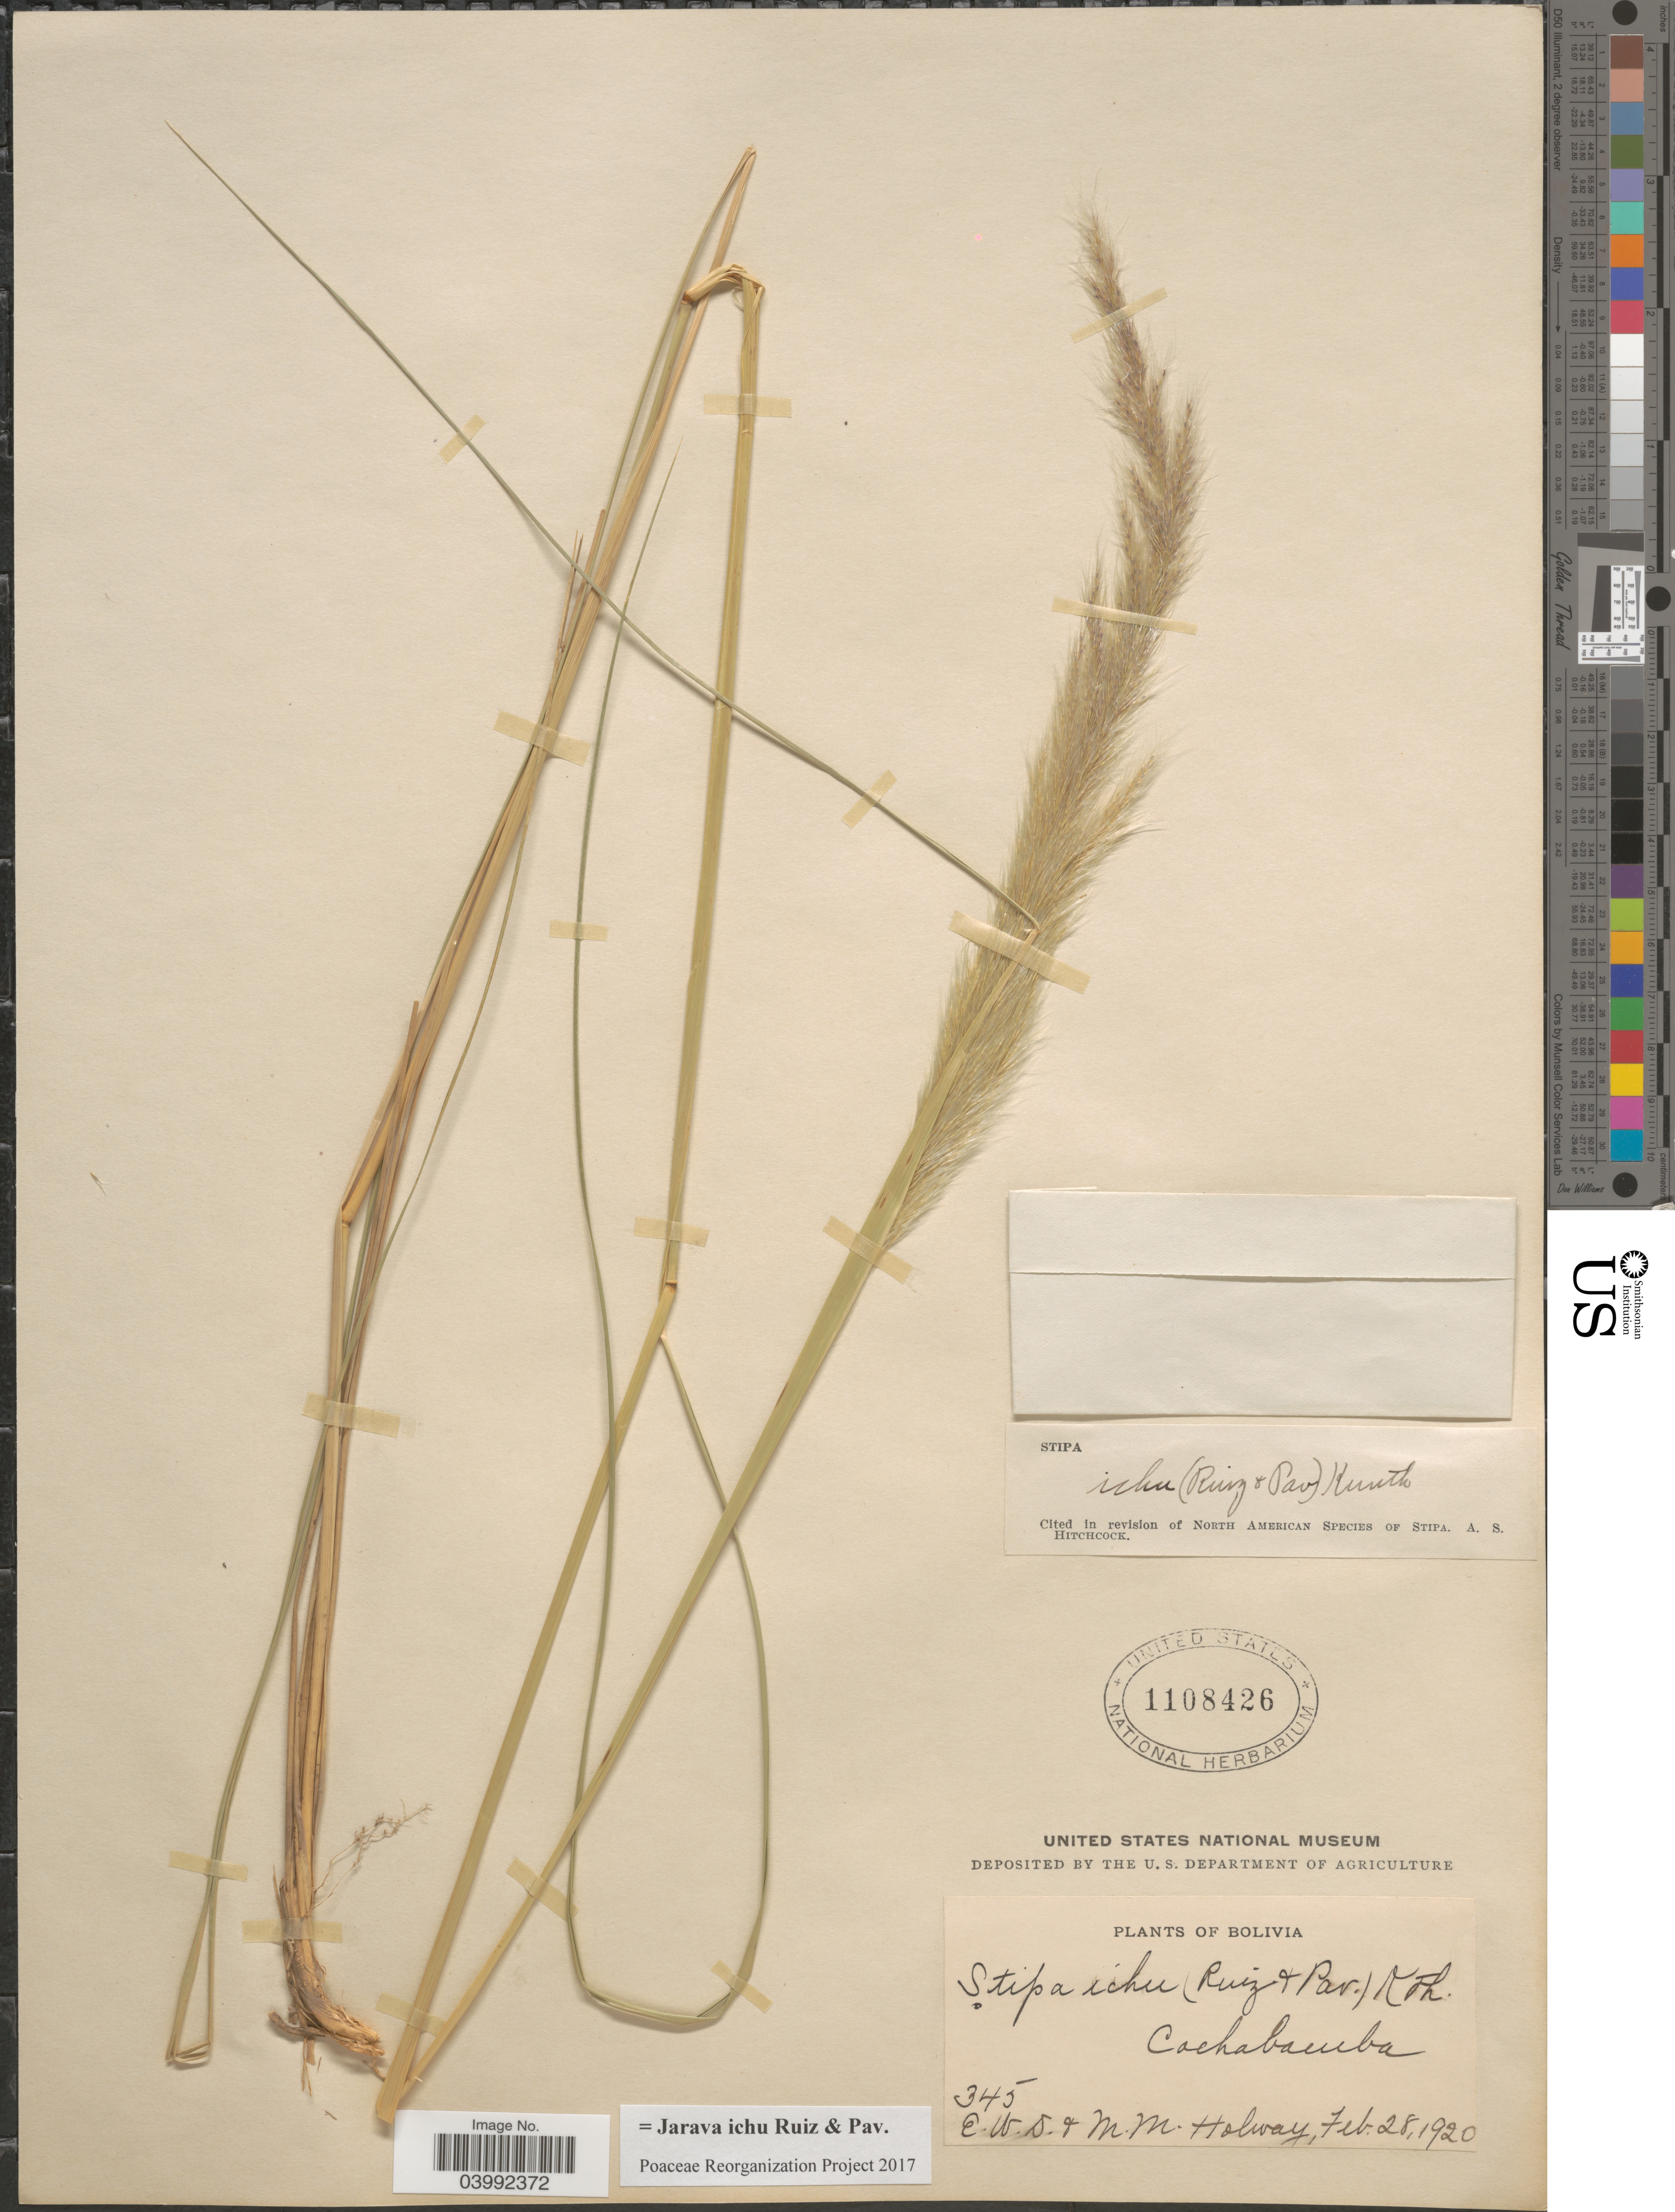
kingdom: Plantae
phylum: Tracheophyta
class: Liliopsida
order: Poales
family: Poaceae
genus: Jarava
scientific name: Jarava ichu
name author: Ruiz & Pav.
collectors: E. W. D. Holway & M. M. Holway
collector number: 345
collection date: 1920-02-28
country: Bolivia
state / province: Cochabamba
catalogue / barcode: US 1108426